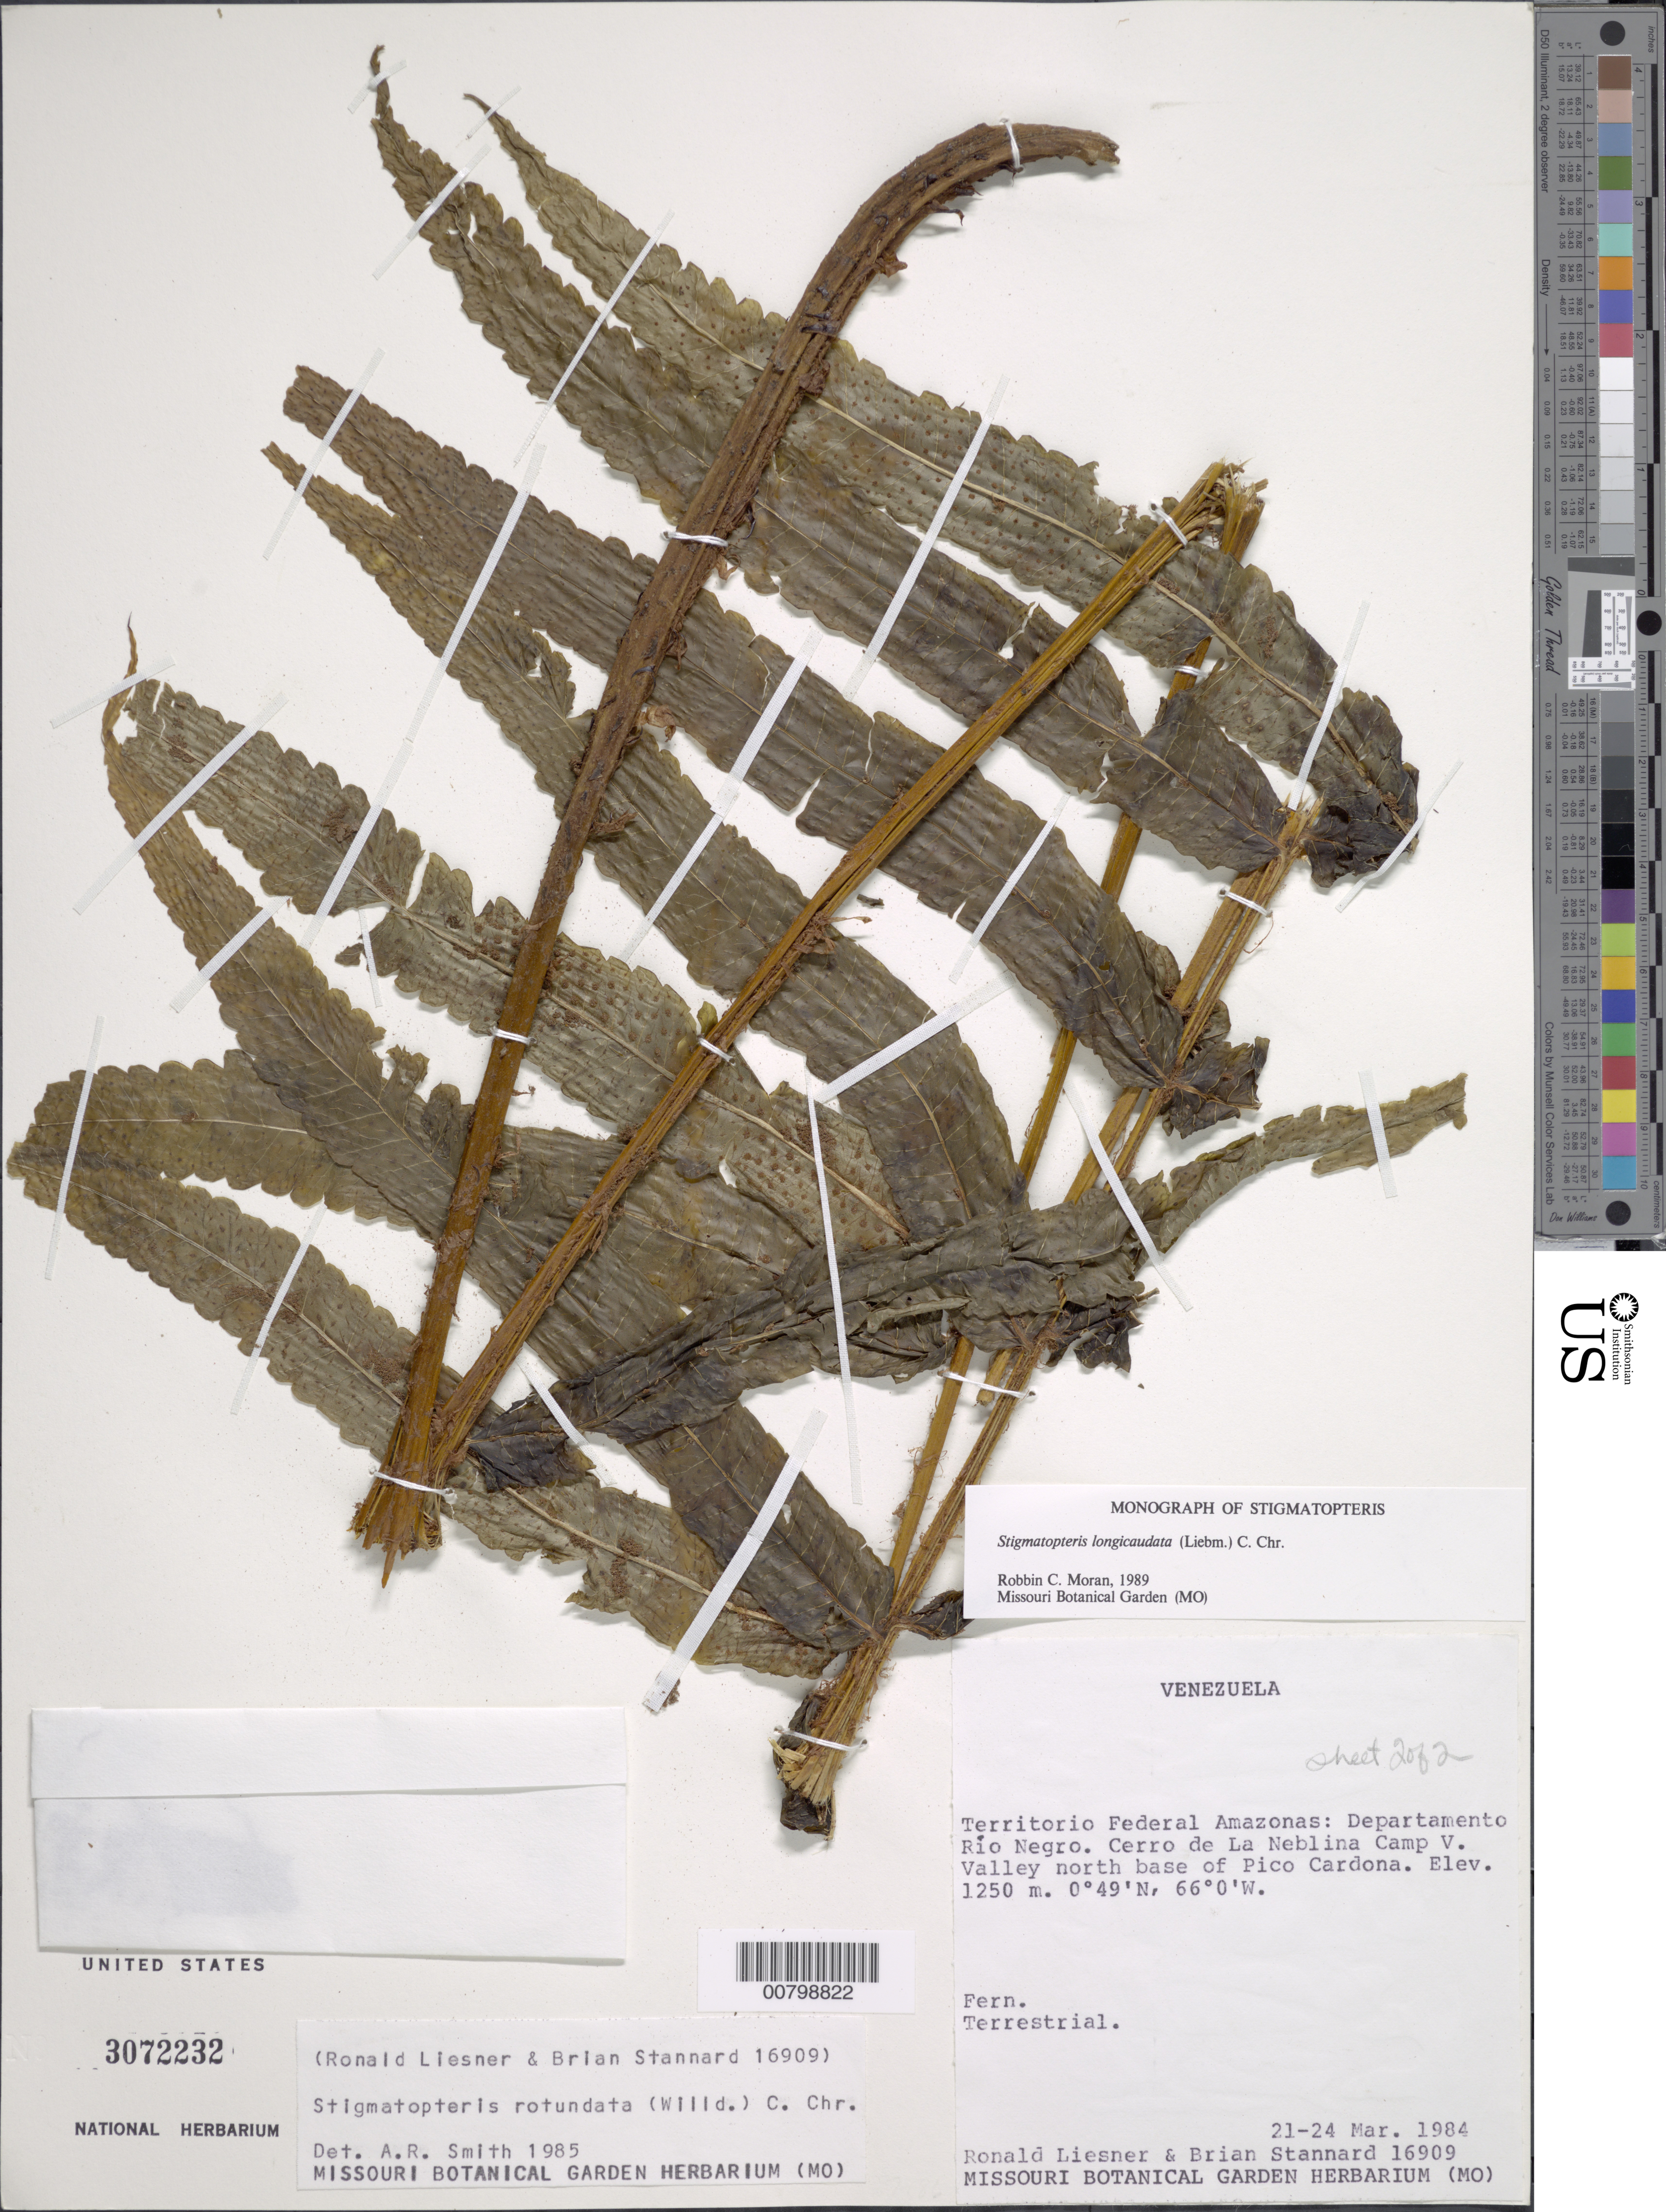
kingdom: Plantae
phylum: Tracheophyta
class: Polypodiopsida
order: Polypodiales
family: Dryopteridaceae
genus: Stigmatopteris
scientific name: Stigmatopteris longicaudata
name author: (Leibm.) C. Chr.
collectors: R. L. Liesner & B. L. Stannard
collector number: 16909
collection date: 1984-03-21/1984-03-24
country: Venezuela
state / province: Amazonas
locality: Territorio Federal Amazonas: Departamento Rio Negro. Cerro de La Nblina Camp V. Valley north base of Pico Cardona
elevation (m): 1250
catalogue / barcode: US 3072232